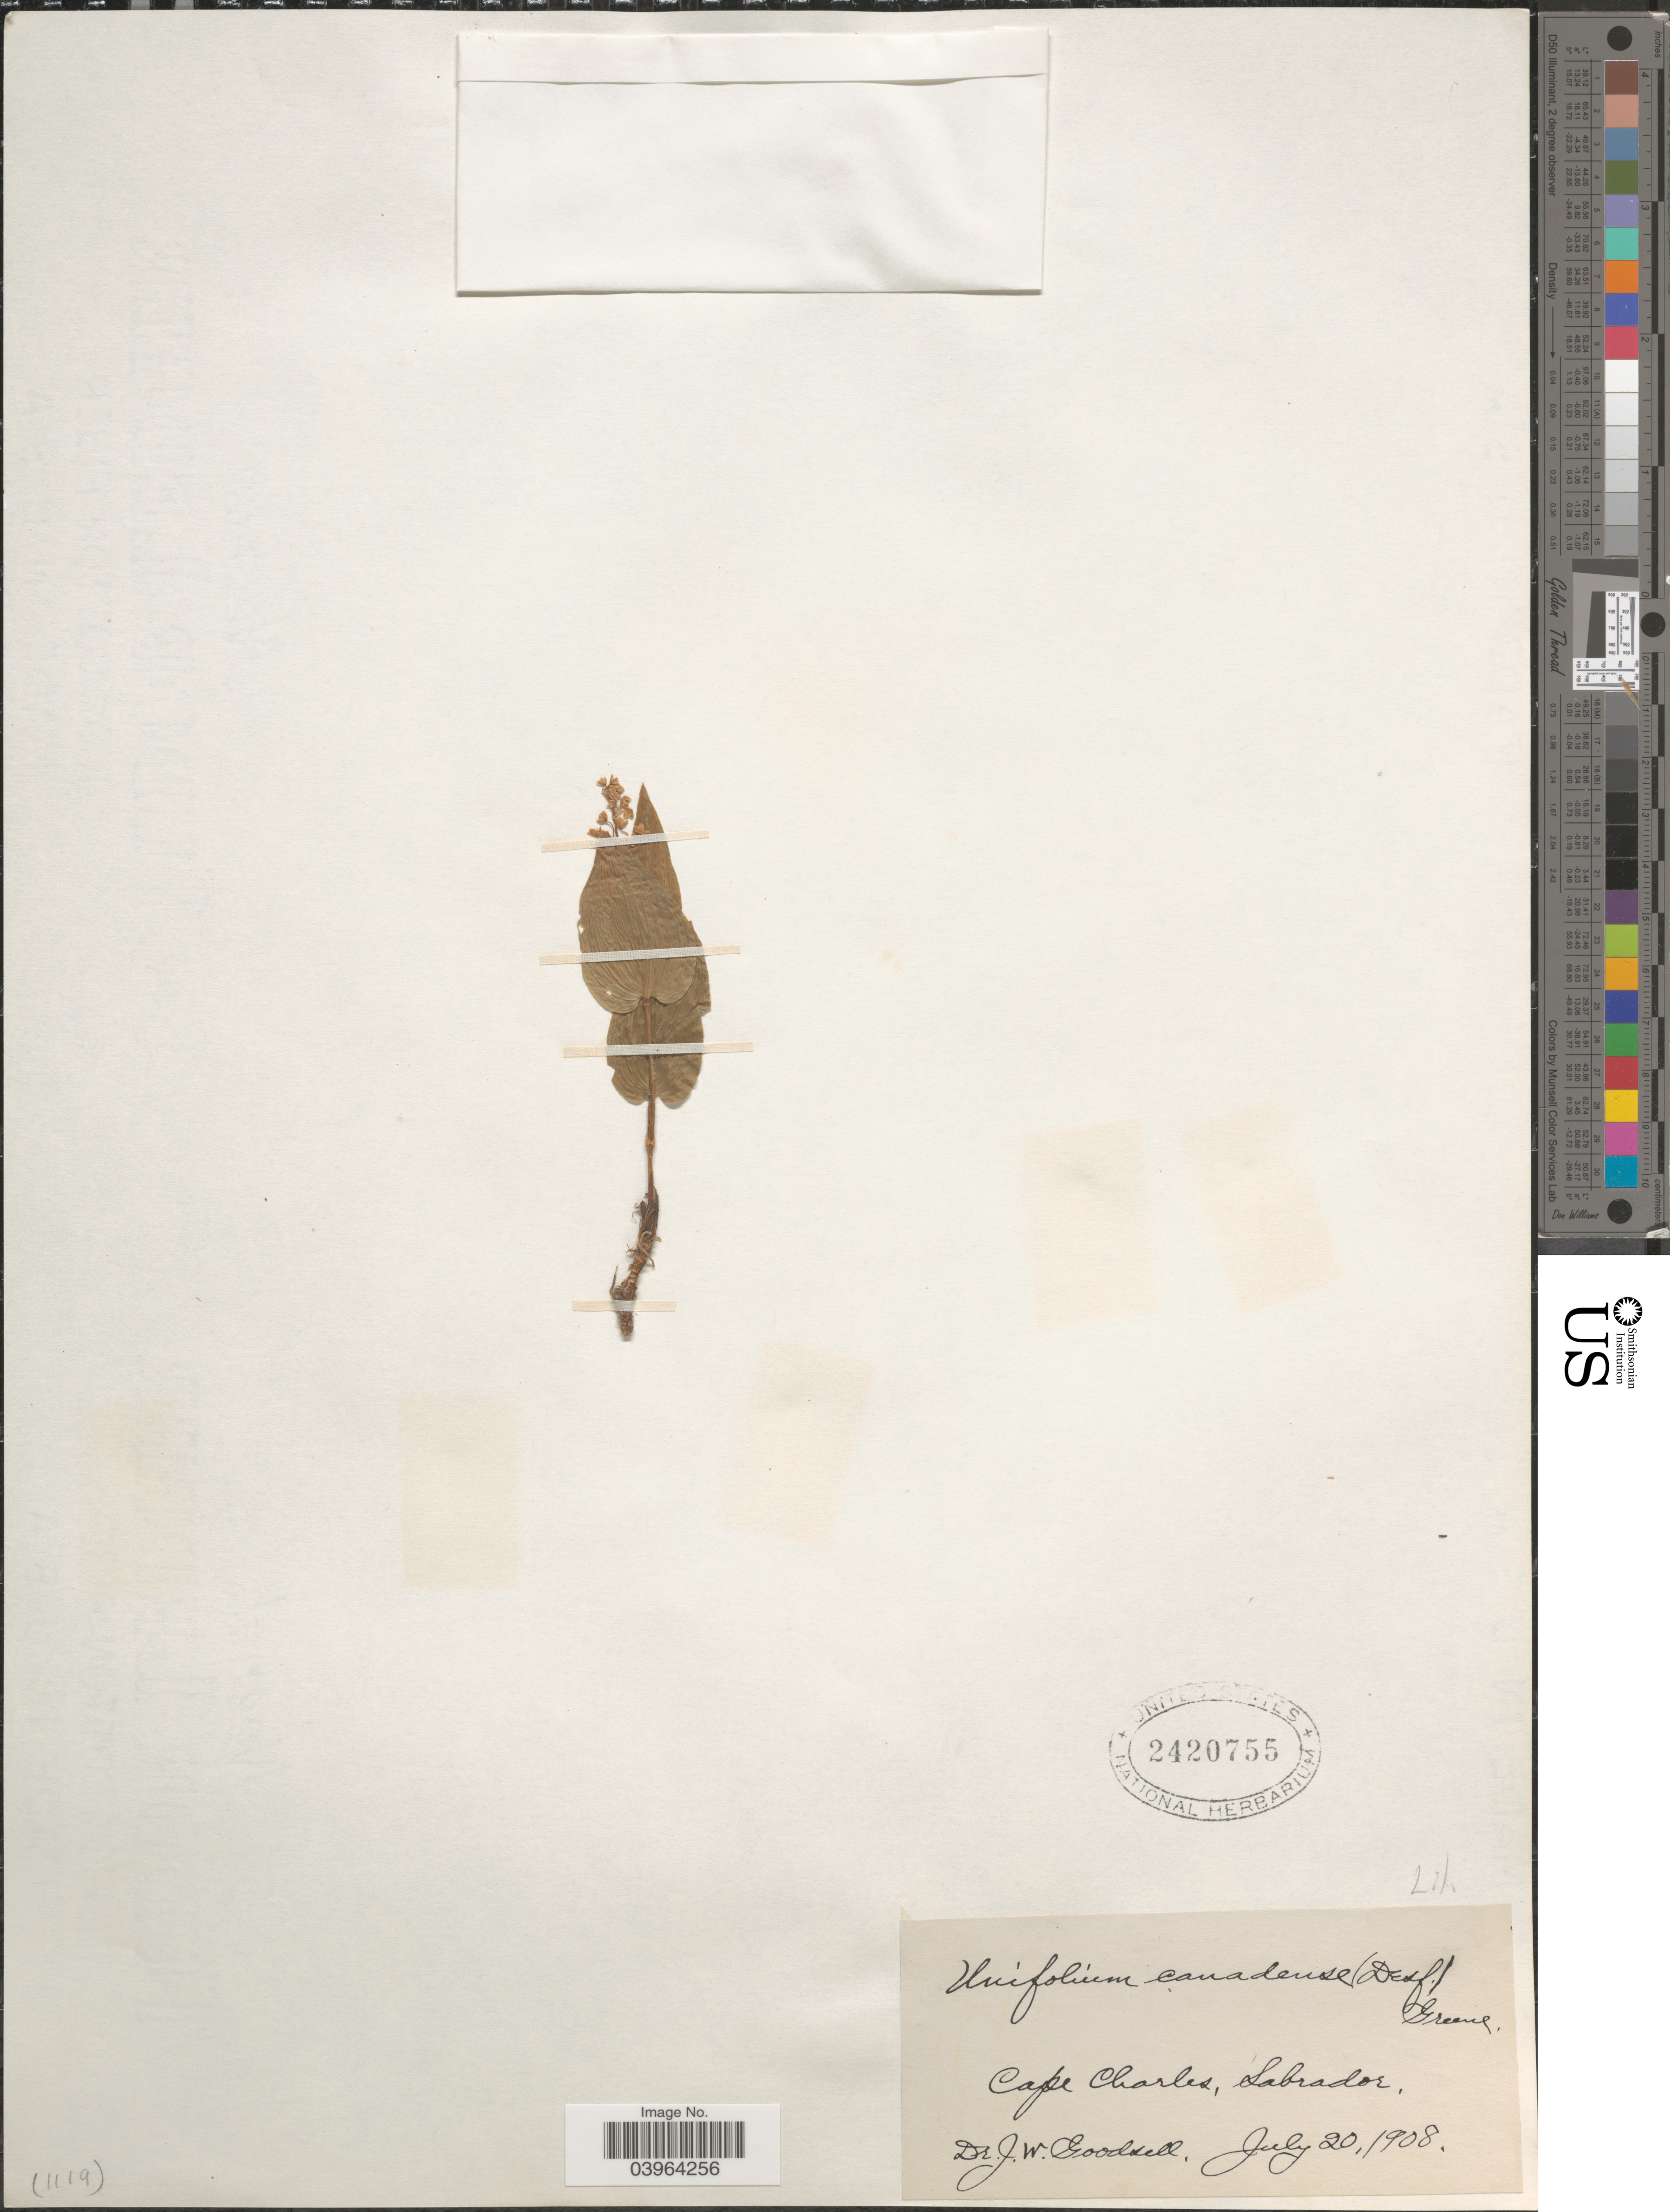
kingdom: Plantae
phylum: Tracheophyta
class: Liliopsida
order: Asparagales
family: Asparagaceae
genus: Maianthemum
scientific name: Maianthemum canadense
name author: Desf.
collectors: J. Goodsell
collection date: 1908-07-20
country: Canada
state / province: Newfoundland and Labrador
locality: Cape Charles, Labrador.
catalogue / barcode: US 2420755